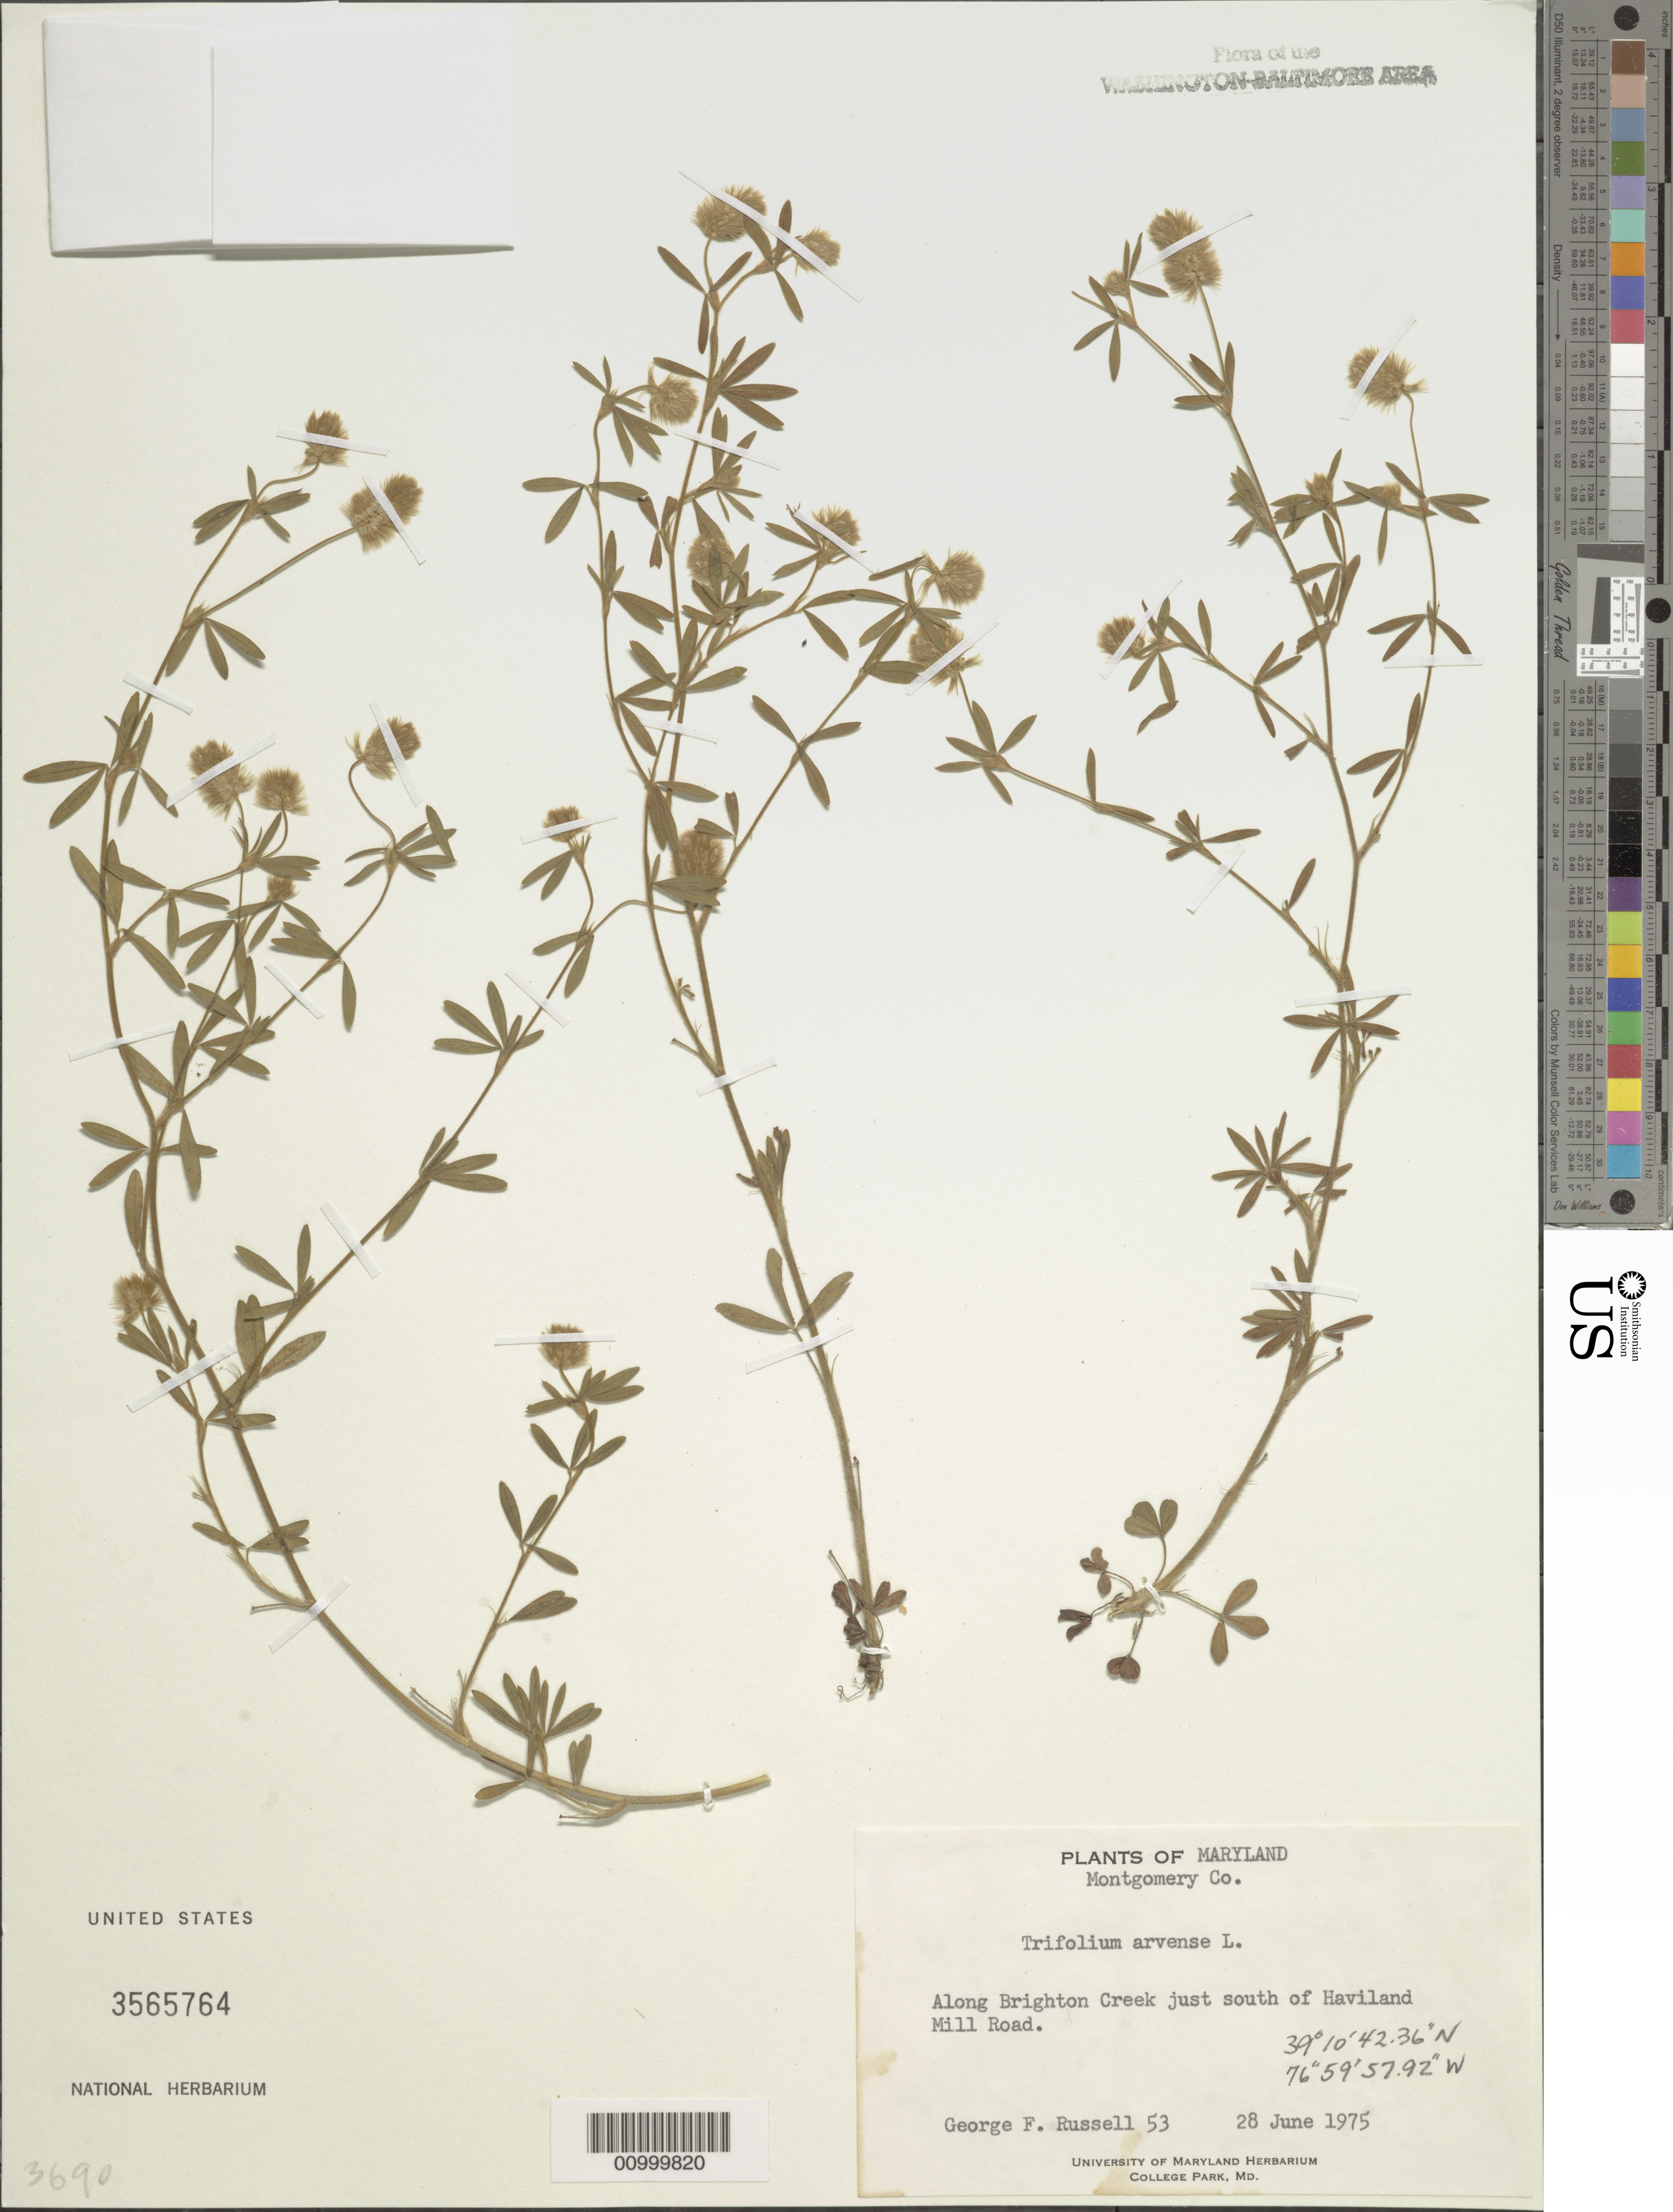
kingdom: Plantae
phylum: Tracheophyta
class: Magnoliopsida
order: Fabales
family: Fabaceae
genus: Trifolium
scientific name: Trifolium arvense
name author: L.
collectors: G. Russell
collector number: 53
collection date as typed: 28 Jun 1975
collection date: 1975-06-28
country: United States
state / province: Maryland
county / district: Montgomery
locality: Along Brighton Creek just south of Haviland Mill Rd.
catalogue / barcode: US 3565764